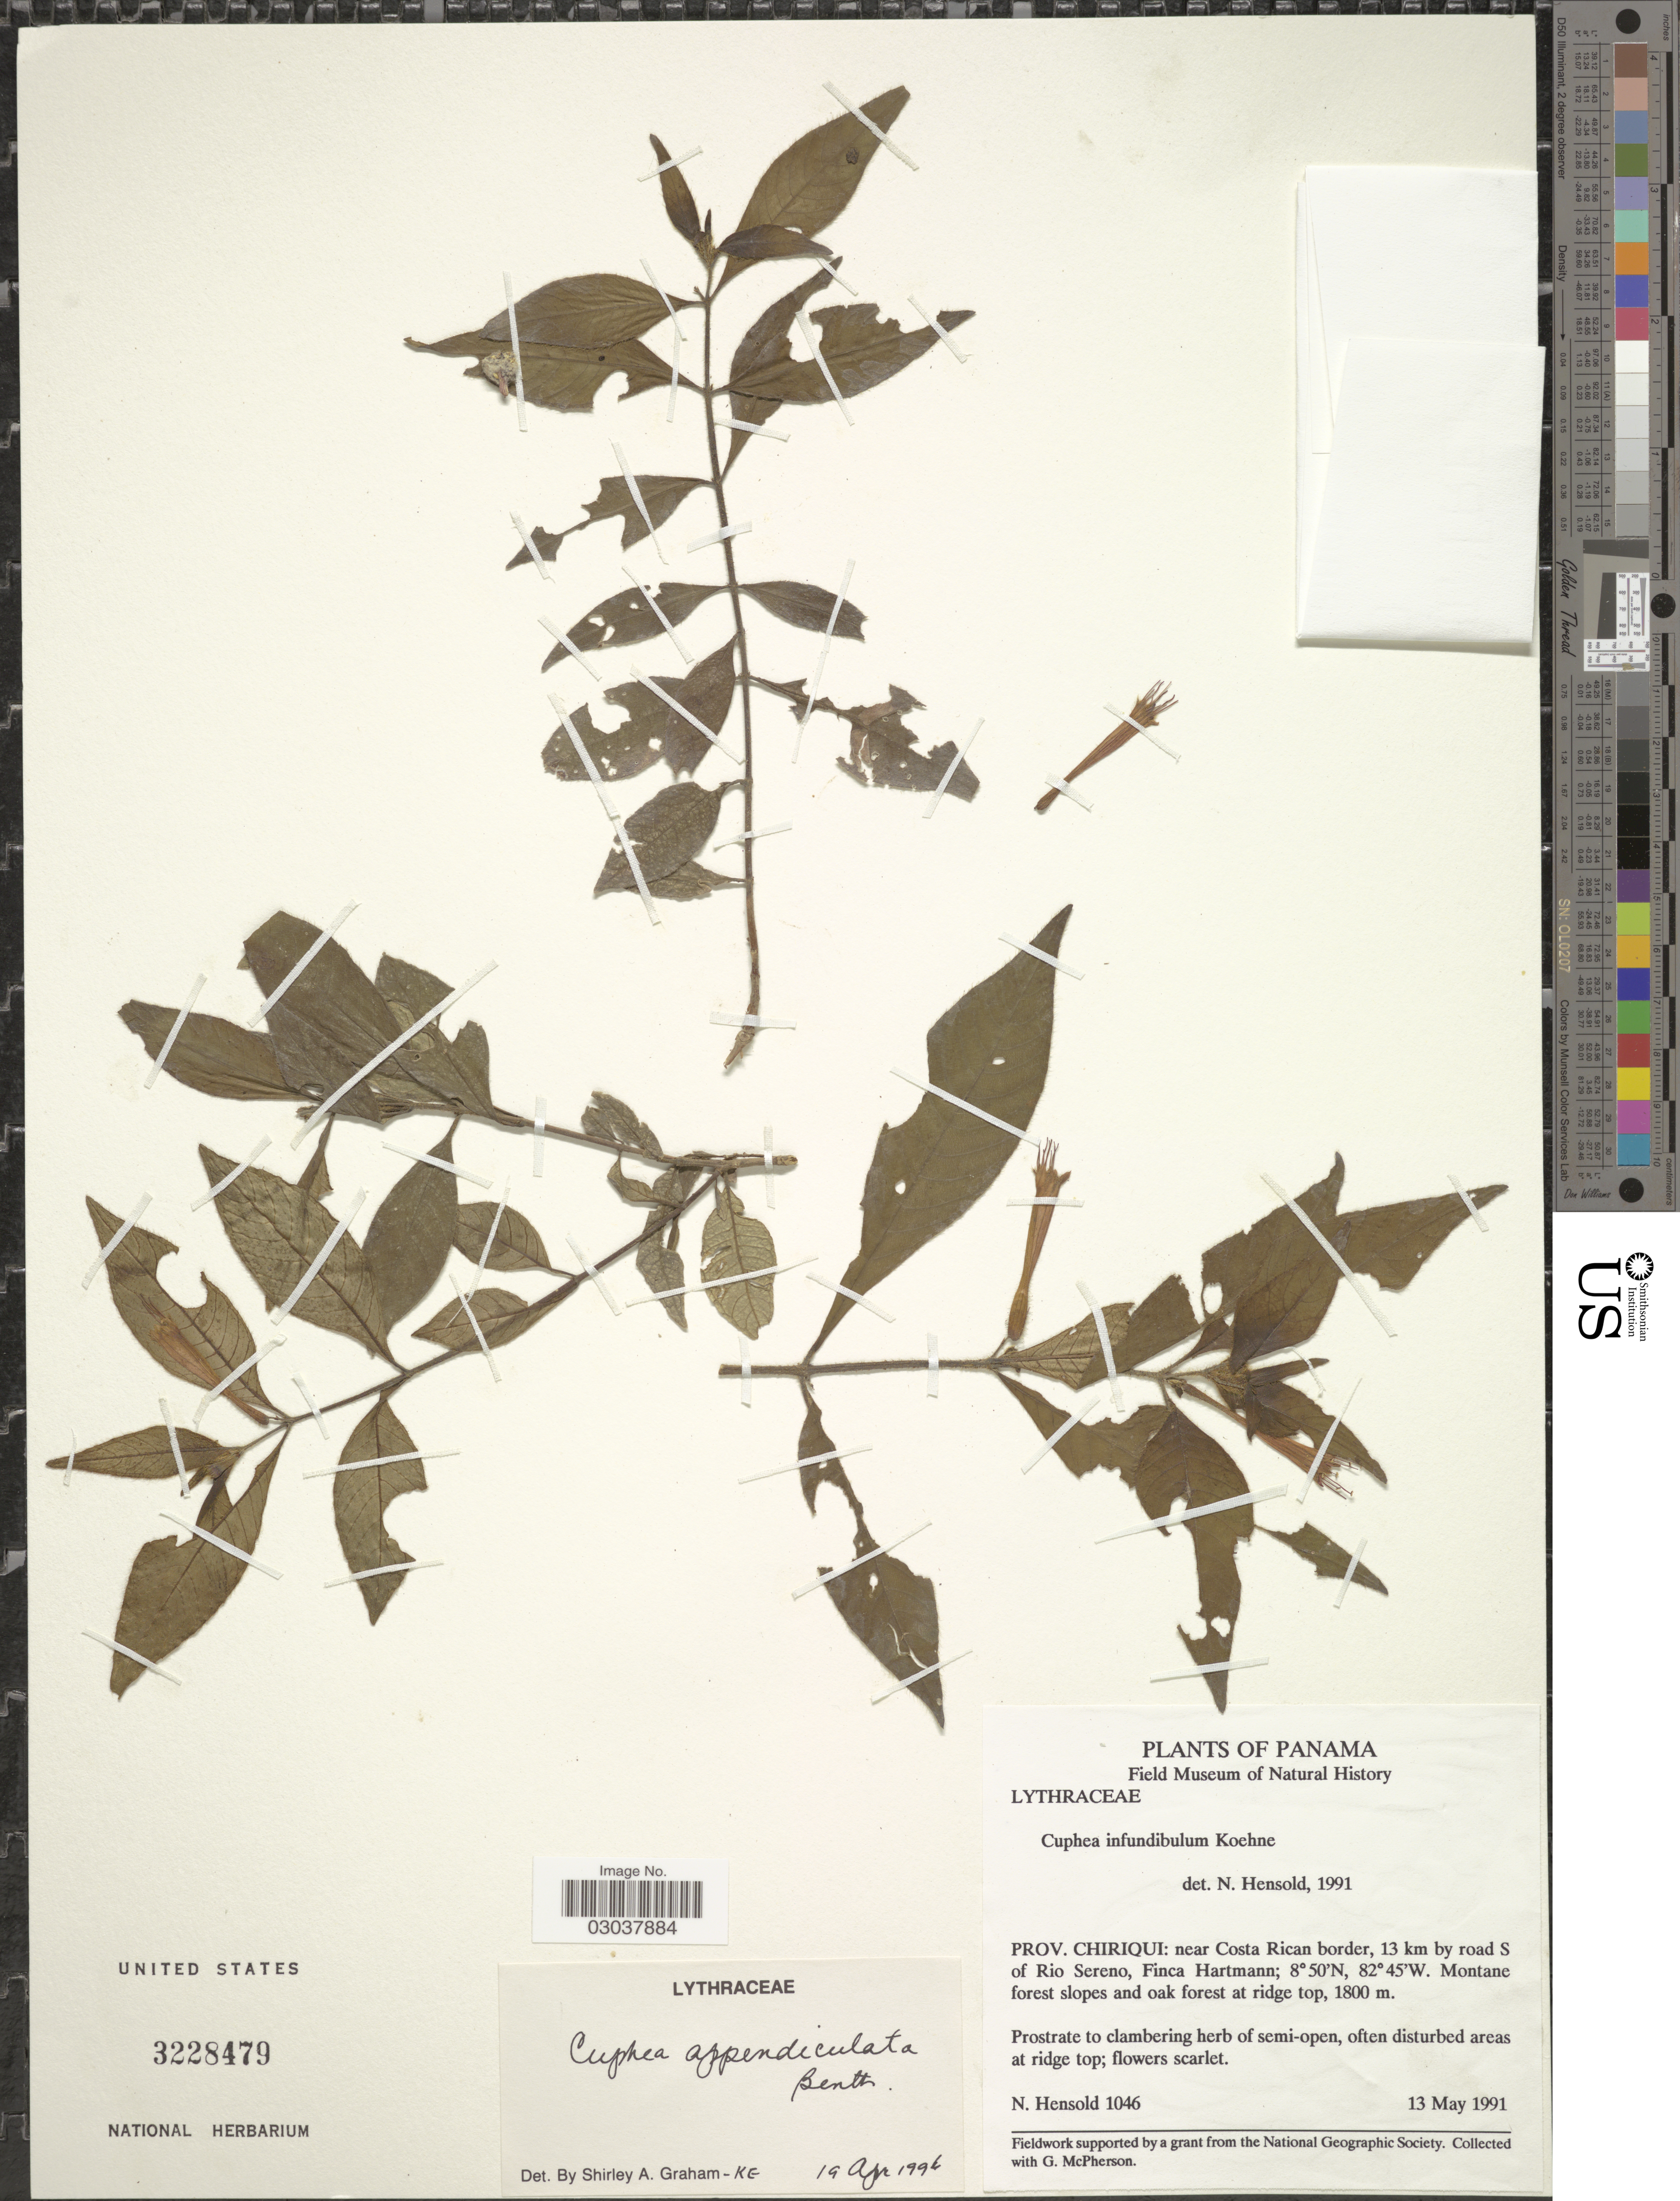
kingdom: Plantae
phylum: Tracheophyta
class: Magnoliopsida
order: Myrtales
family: Lythraceae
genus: Cuphea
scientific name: Cuphea appendiculata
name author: Benth.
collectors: N. Hensold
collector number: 1046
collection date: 1991-05-13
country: Panama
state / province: Chiriqui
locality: Near Costa Rican border, 13 km by road S of Rio Sereno, Finca Hartmann. Montane forest slopes and oak forest at ridge.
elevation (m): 1800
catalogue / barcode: US 3228479